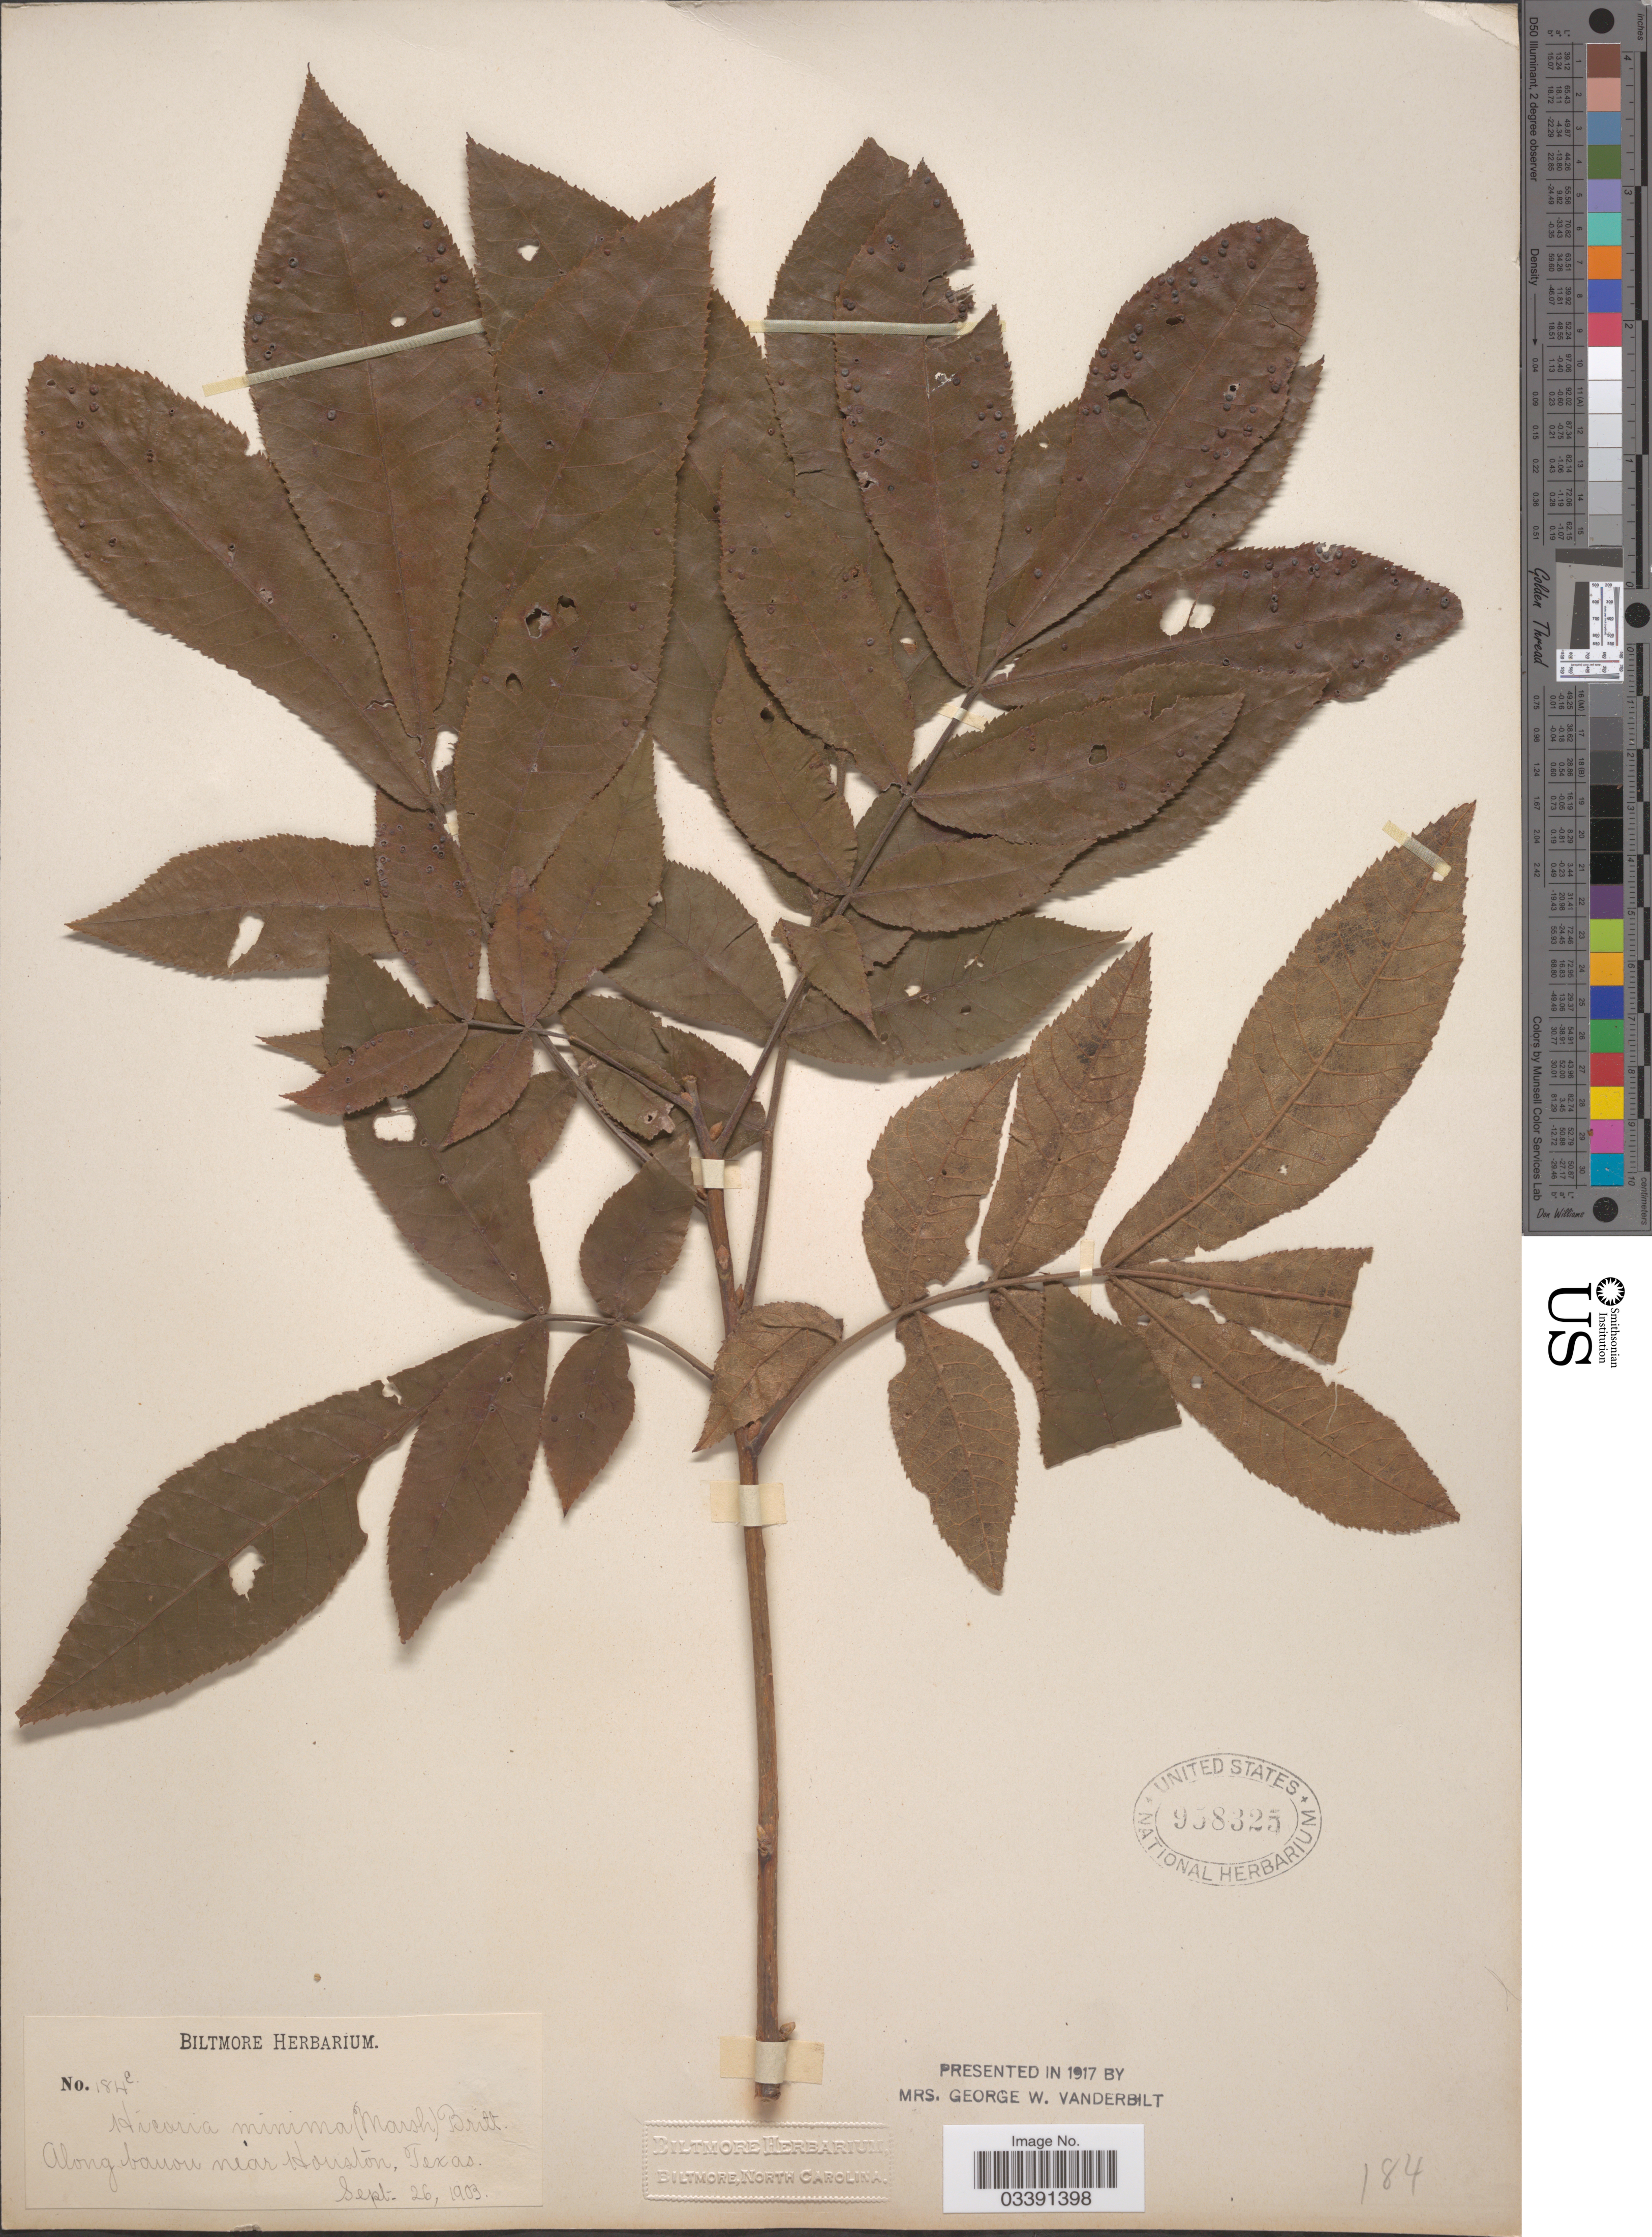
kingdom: Plantae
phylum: Tracheophyta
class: Magnoliopsida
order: Fagales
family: Juglandaceae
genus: Carya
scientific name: Carya cordiformis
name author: (Wangenh.) K. Koch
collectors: ex herb. Biltmore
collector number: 184E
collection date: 1903-09-26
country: United States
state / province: Texas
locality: Along Canon near Houston.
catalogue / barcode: US 958325